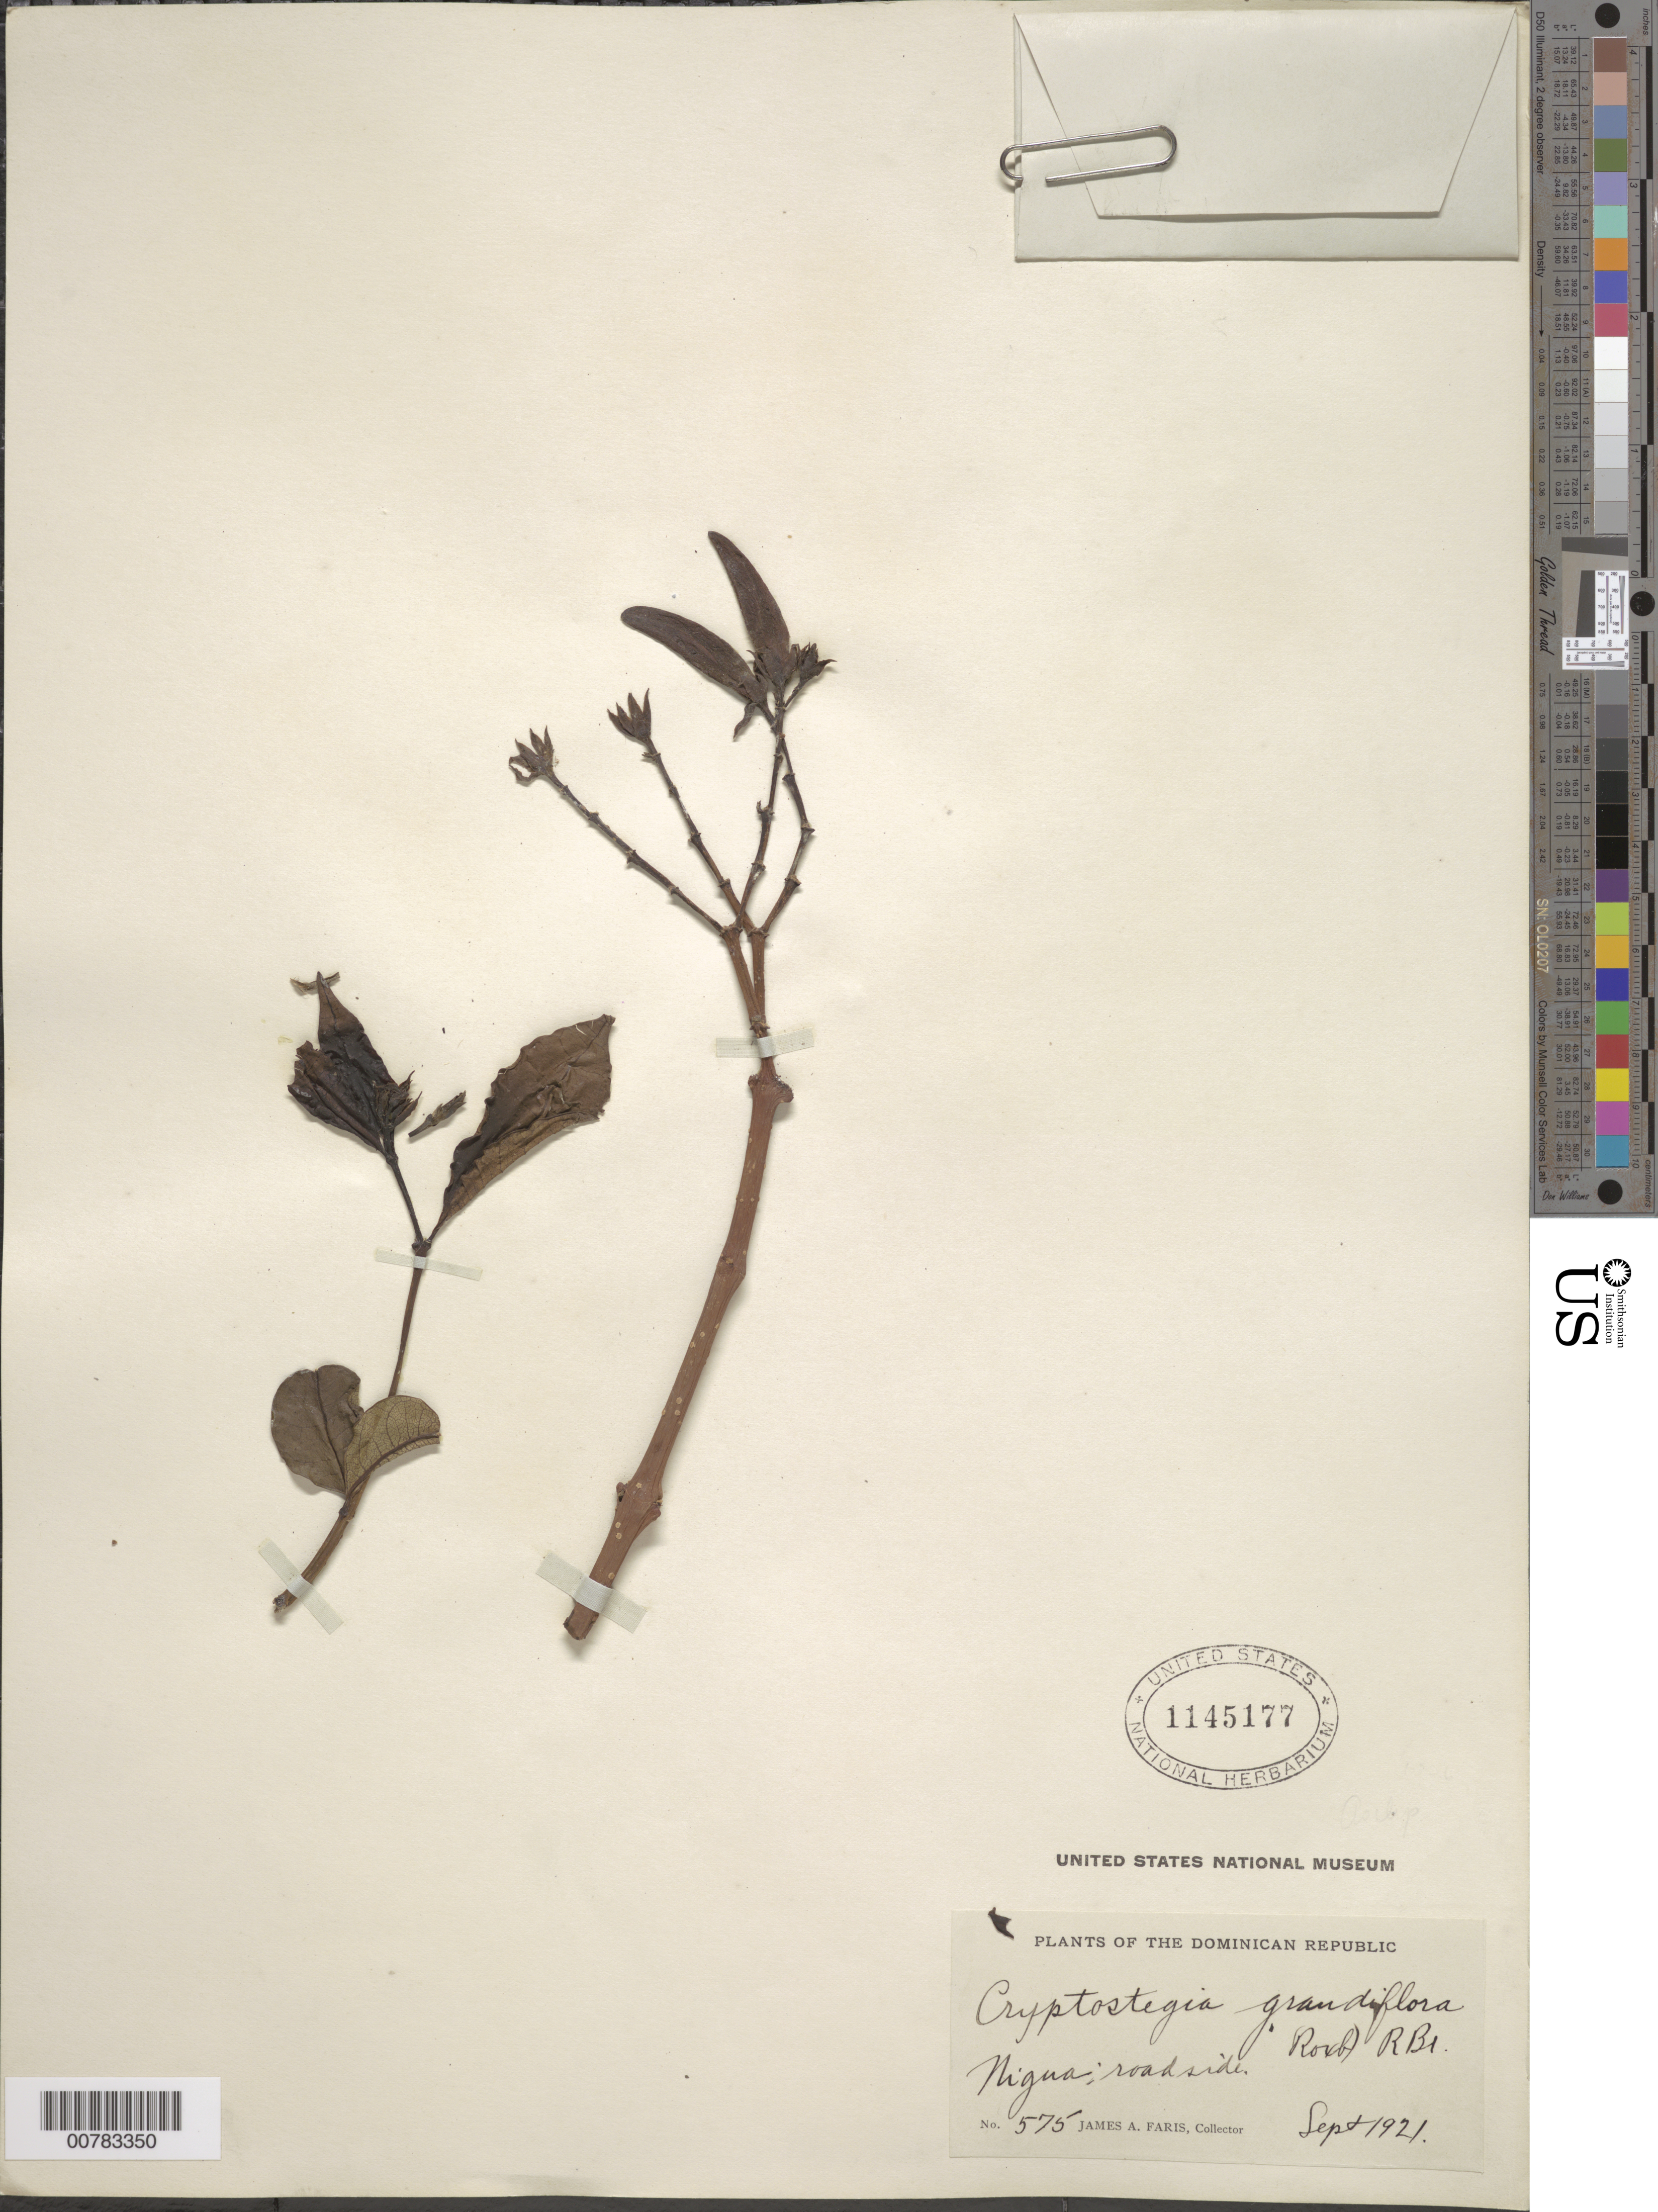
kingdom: Plantae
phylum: Tracheophyta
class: Magnoliopsida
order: Gentianales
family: Apocynaceae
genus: Cryptostegia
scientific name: Cryptostegia grandiflora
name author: Roxb. ex R. Br.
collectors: J. Faris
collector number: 575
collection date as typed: Sep 1910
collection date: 1910-09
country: Dominican Republic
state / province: San Cristóbal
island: Hispaniola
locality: Nigua.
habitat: Roadside.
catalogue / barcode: US 1145177